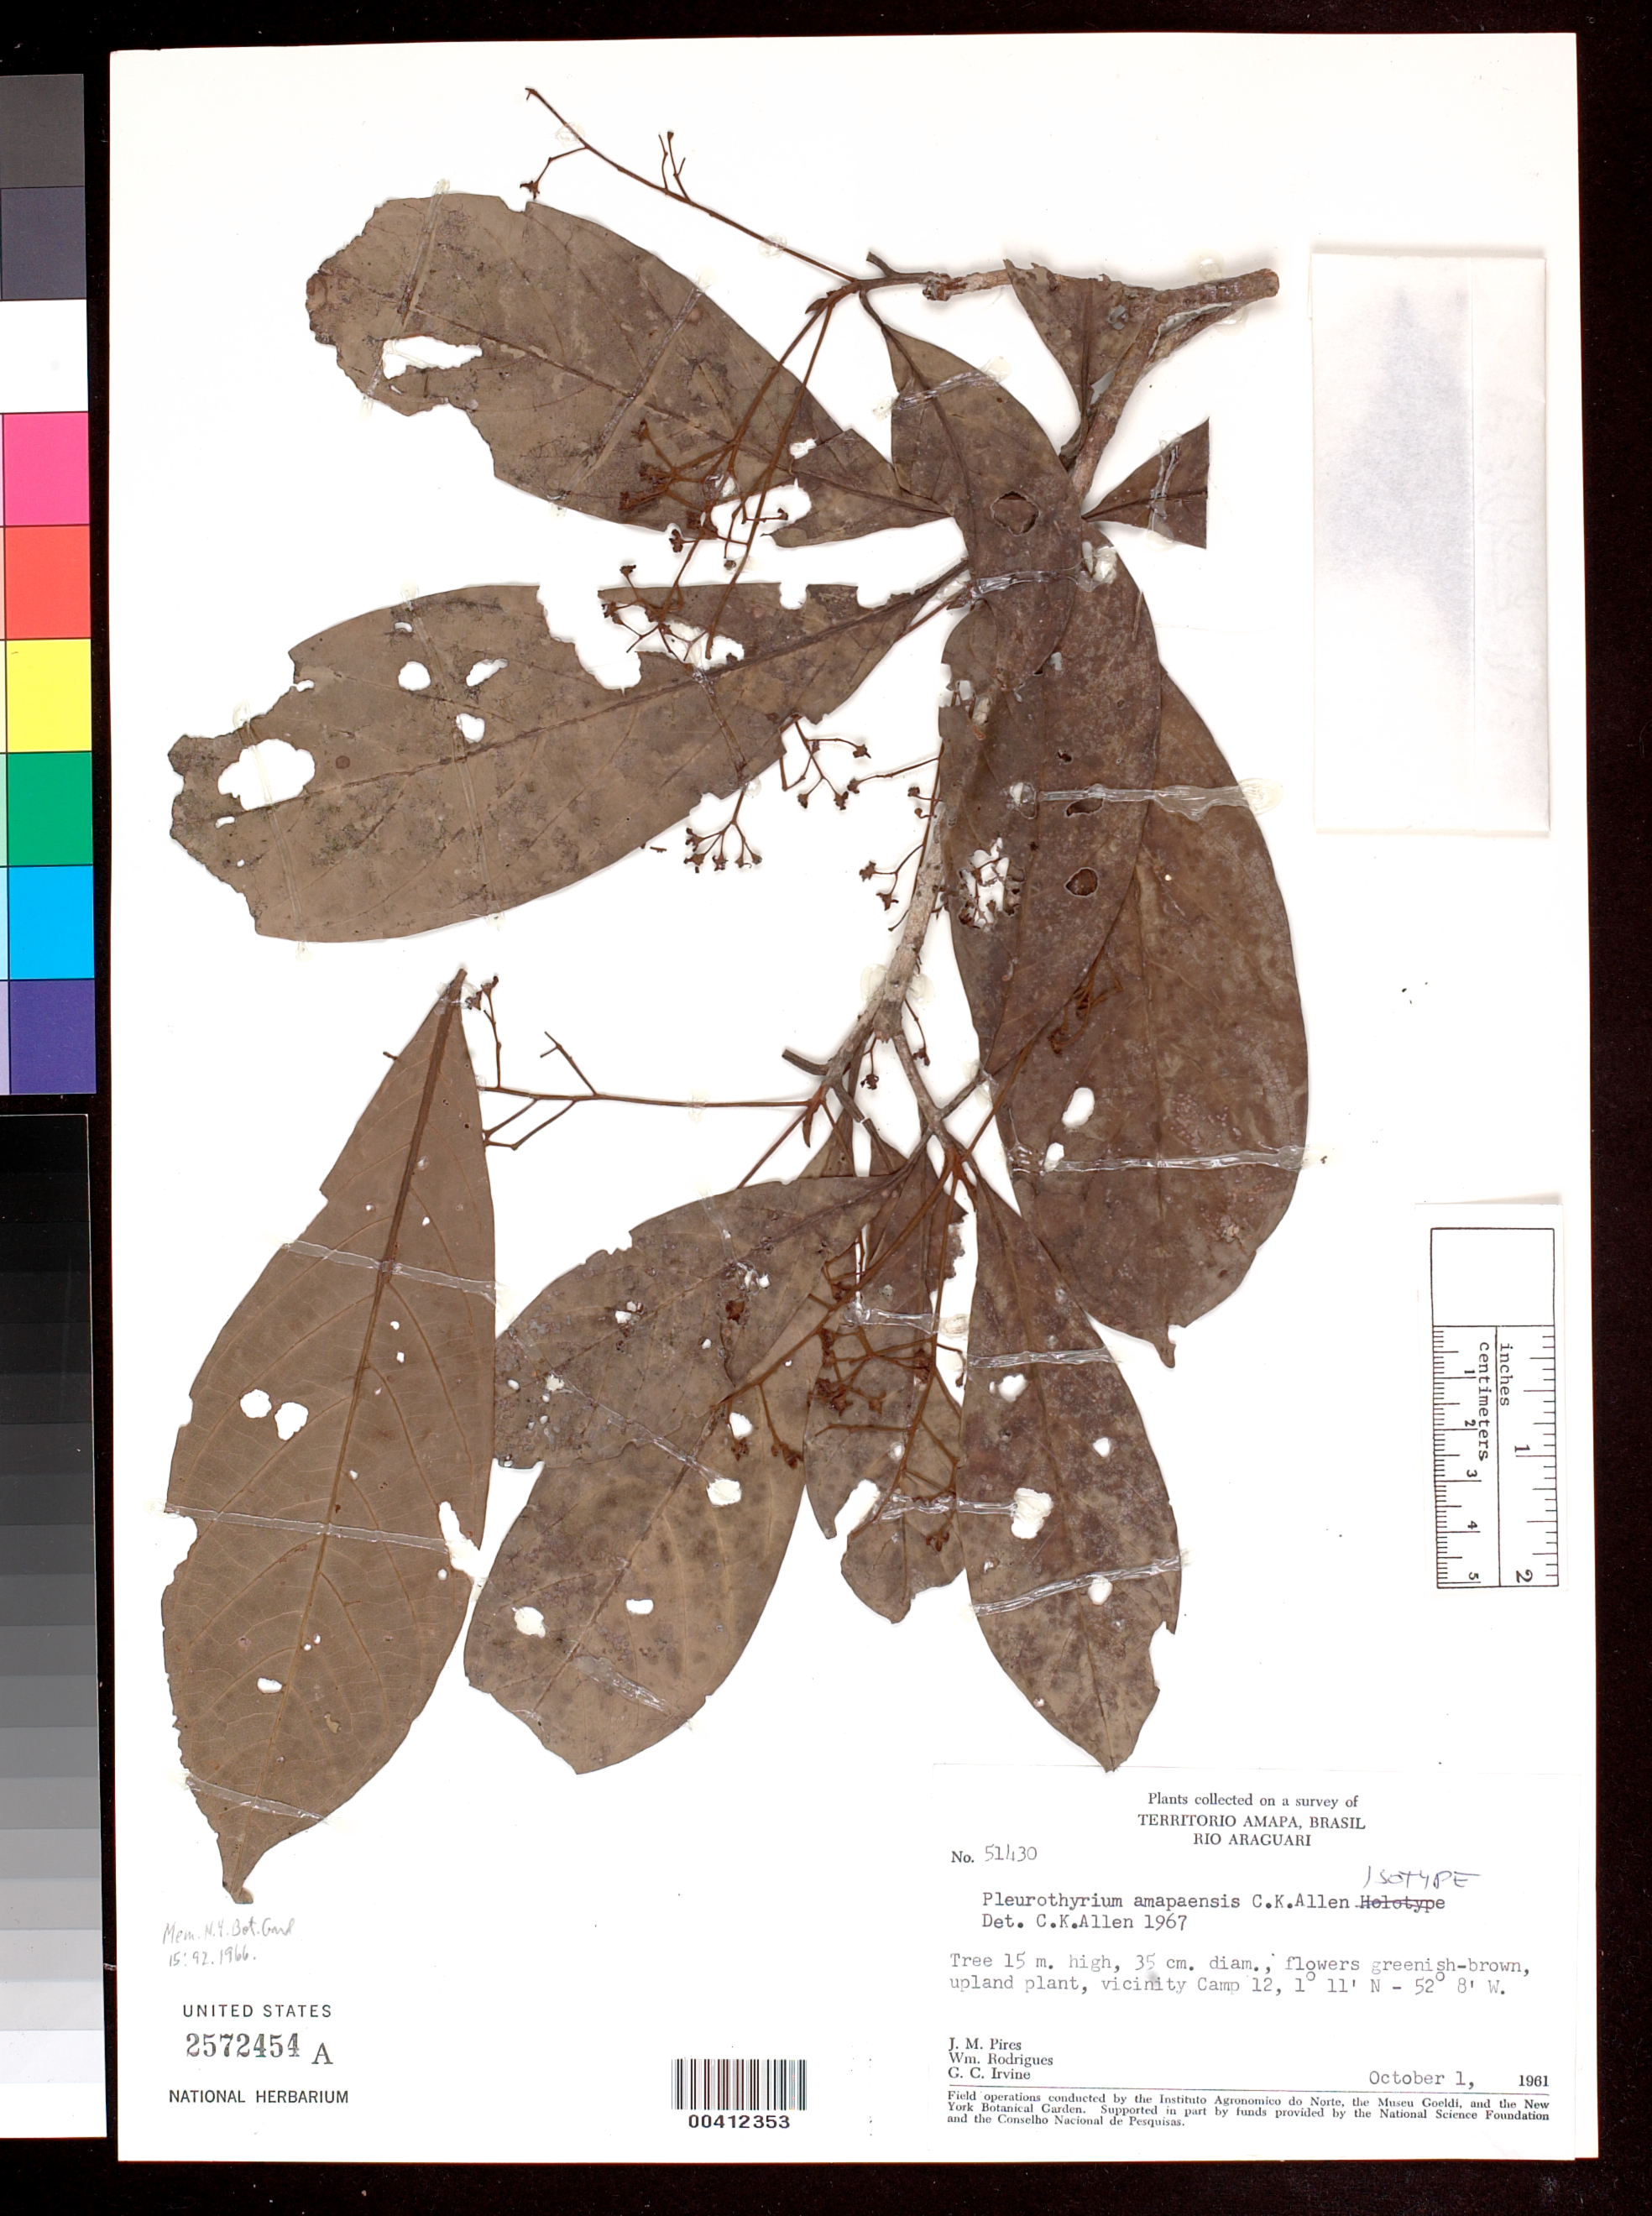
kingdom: Plantae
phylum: Tracheophyta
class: Magnoliopsida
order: Laurales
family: Lauraceae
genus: Pleurothyrium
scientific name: Pleurothyrium amapaensis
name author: C.K. Allen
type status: Isotype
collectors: J. M. Pires, W. A. Rodrigues & G. Irvine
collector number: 51430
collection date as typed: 01 Oct 1961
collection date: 1961-10-01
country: Brazil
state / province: Amapá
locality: Rio Araguari.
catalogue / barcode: US 2572454A